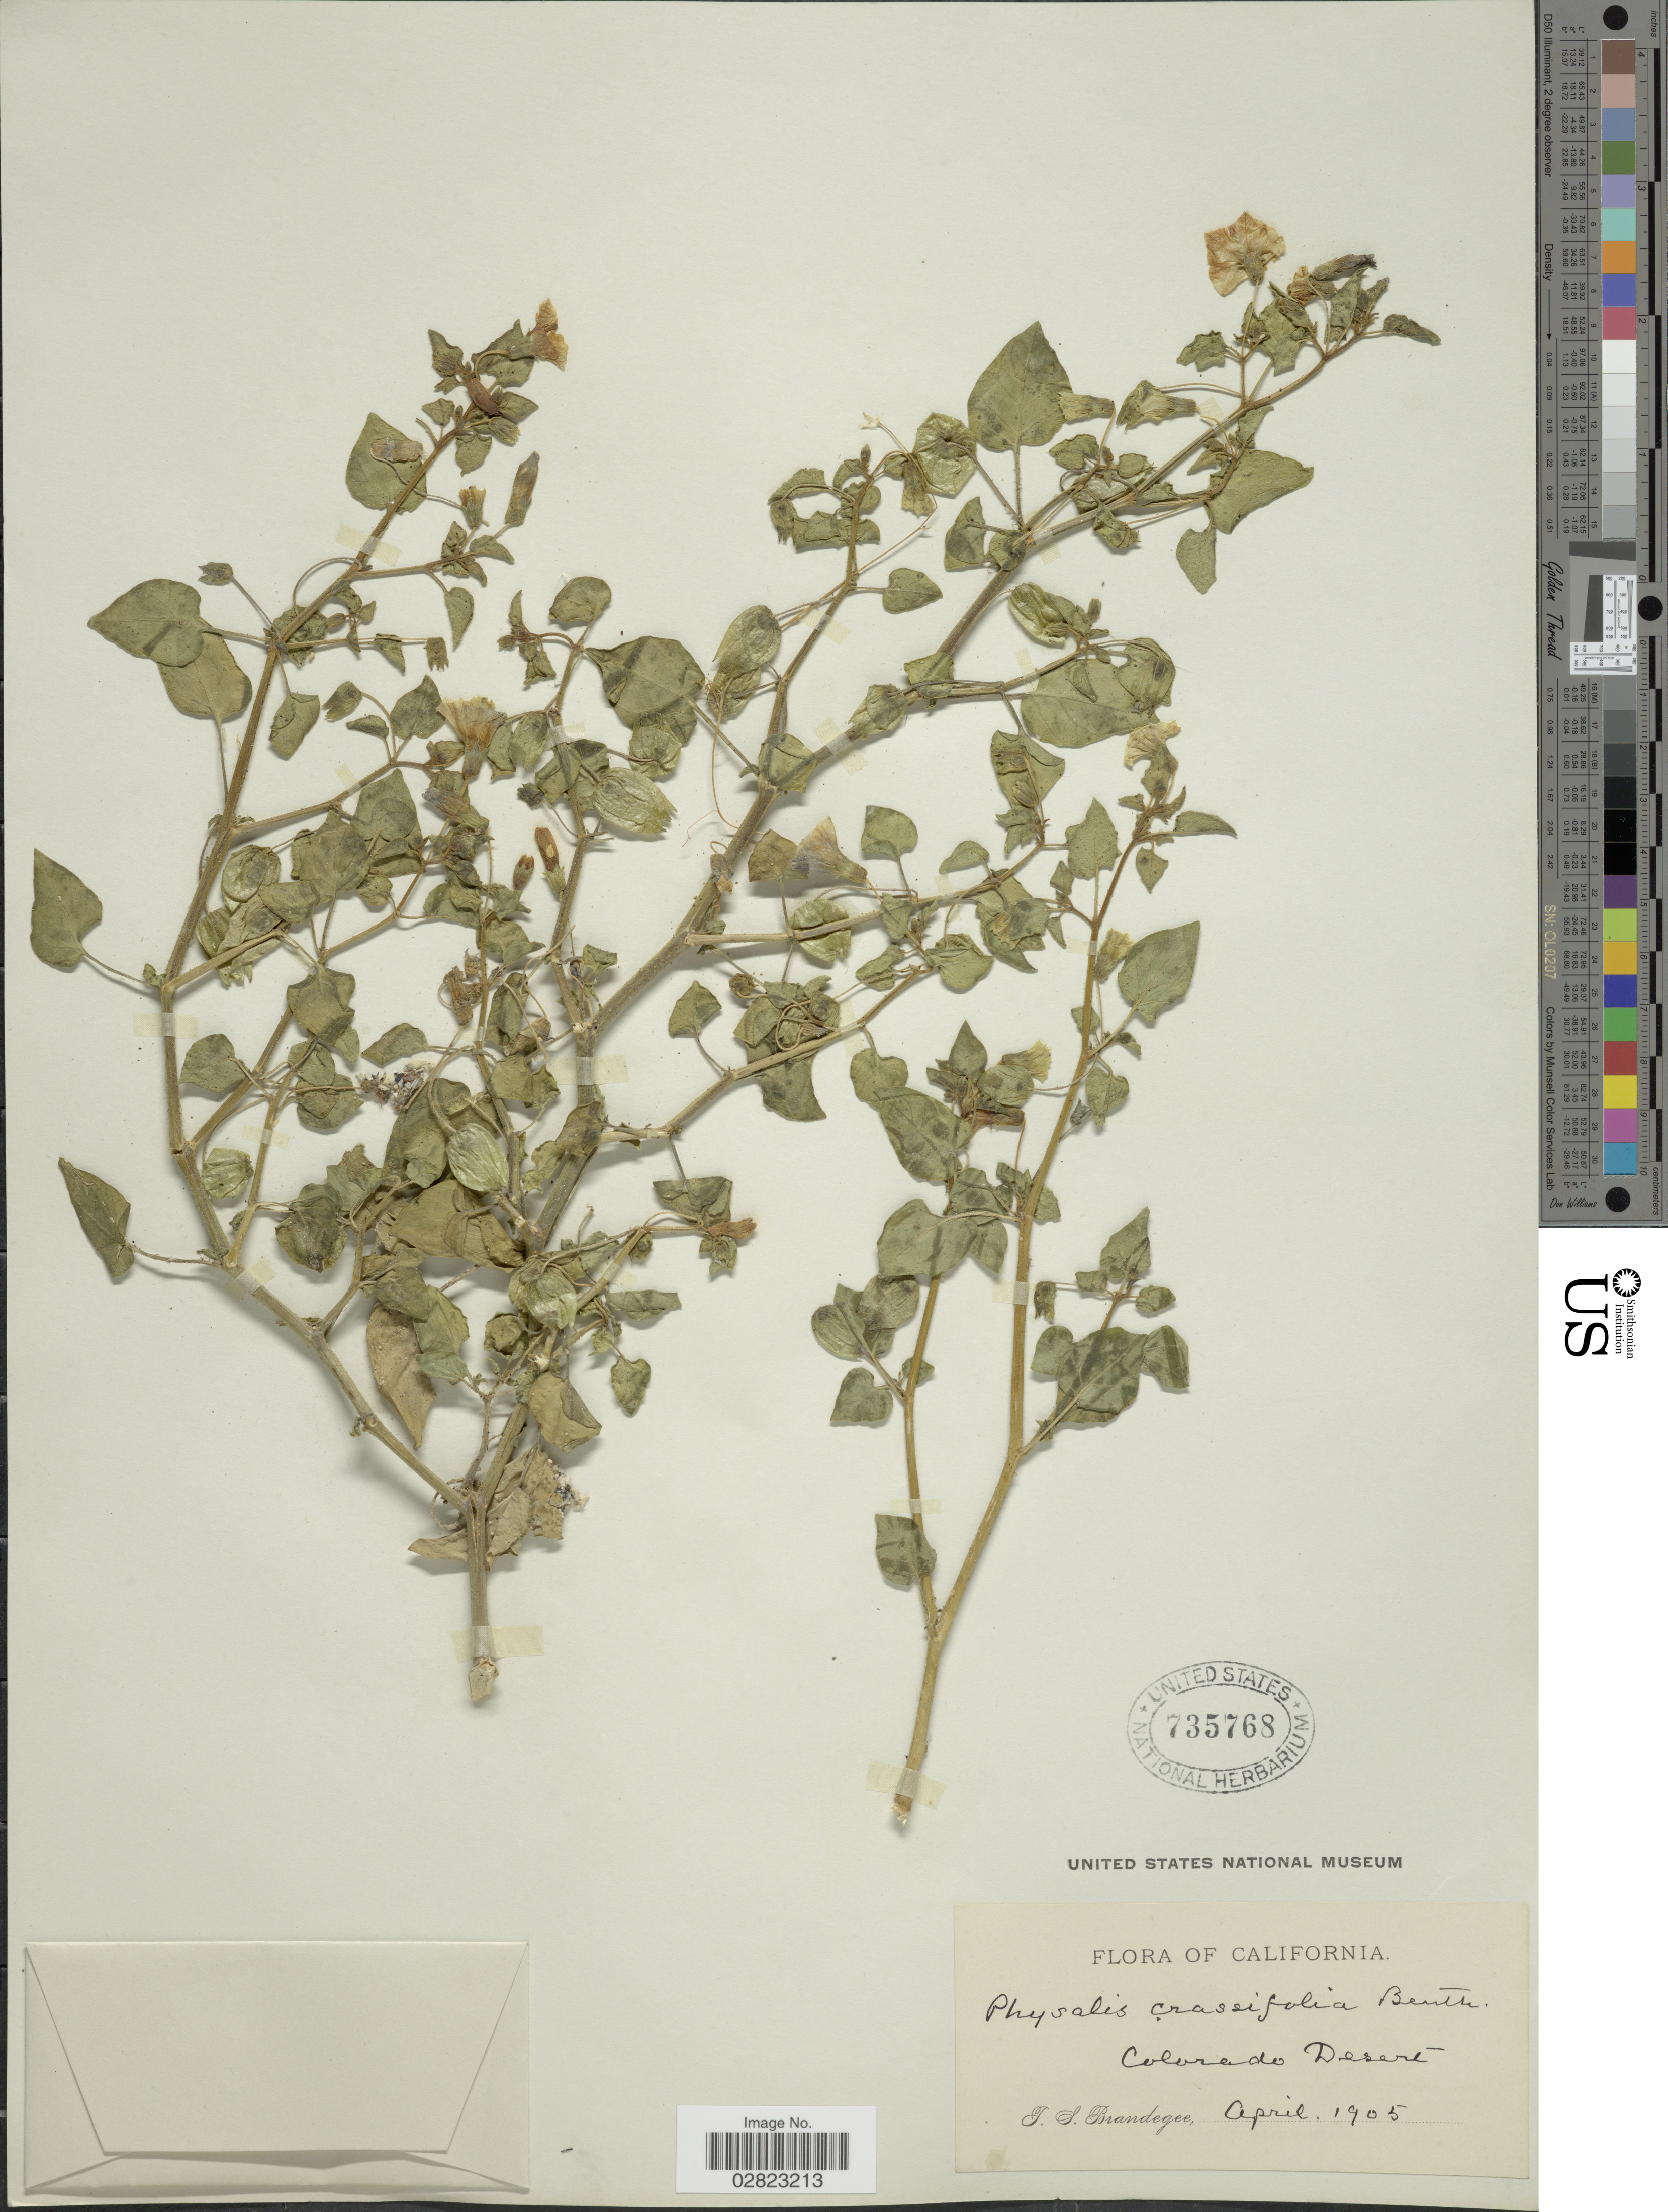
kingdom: Plantae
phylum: Tracheophyta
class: Magnoliopsida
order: Solanales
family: Solanaceae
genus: Physalis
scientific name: Physalis crassifolia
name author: Benth.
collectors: T. S. Brandegee (herbarium)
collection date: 1905-04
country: United States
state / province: California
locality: Colorado Desert.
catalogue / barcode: US 735768